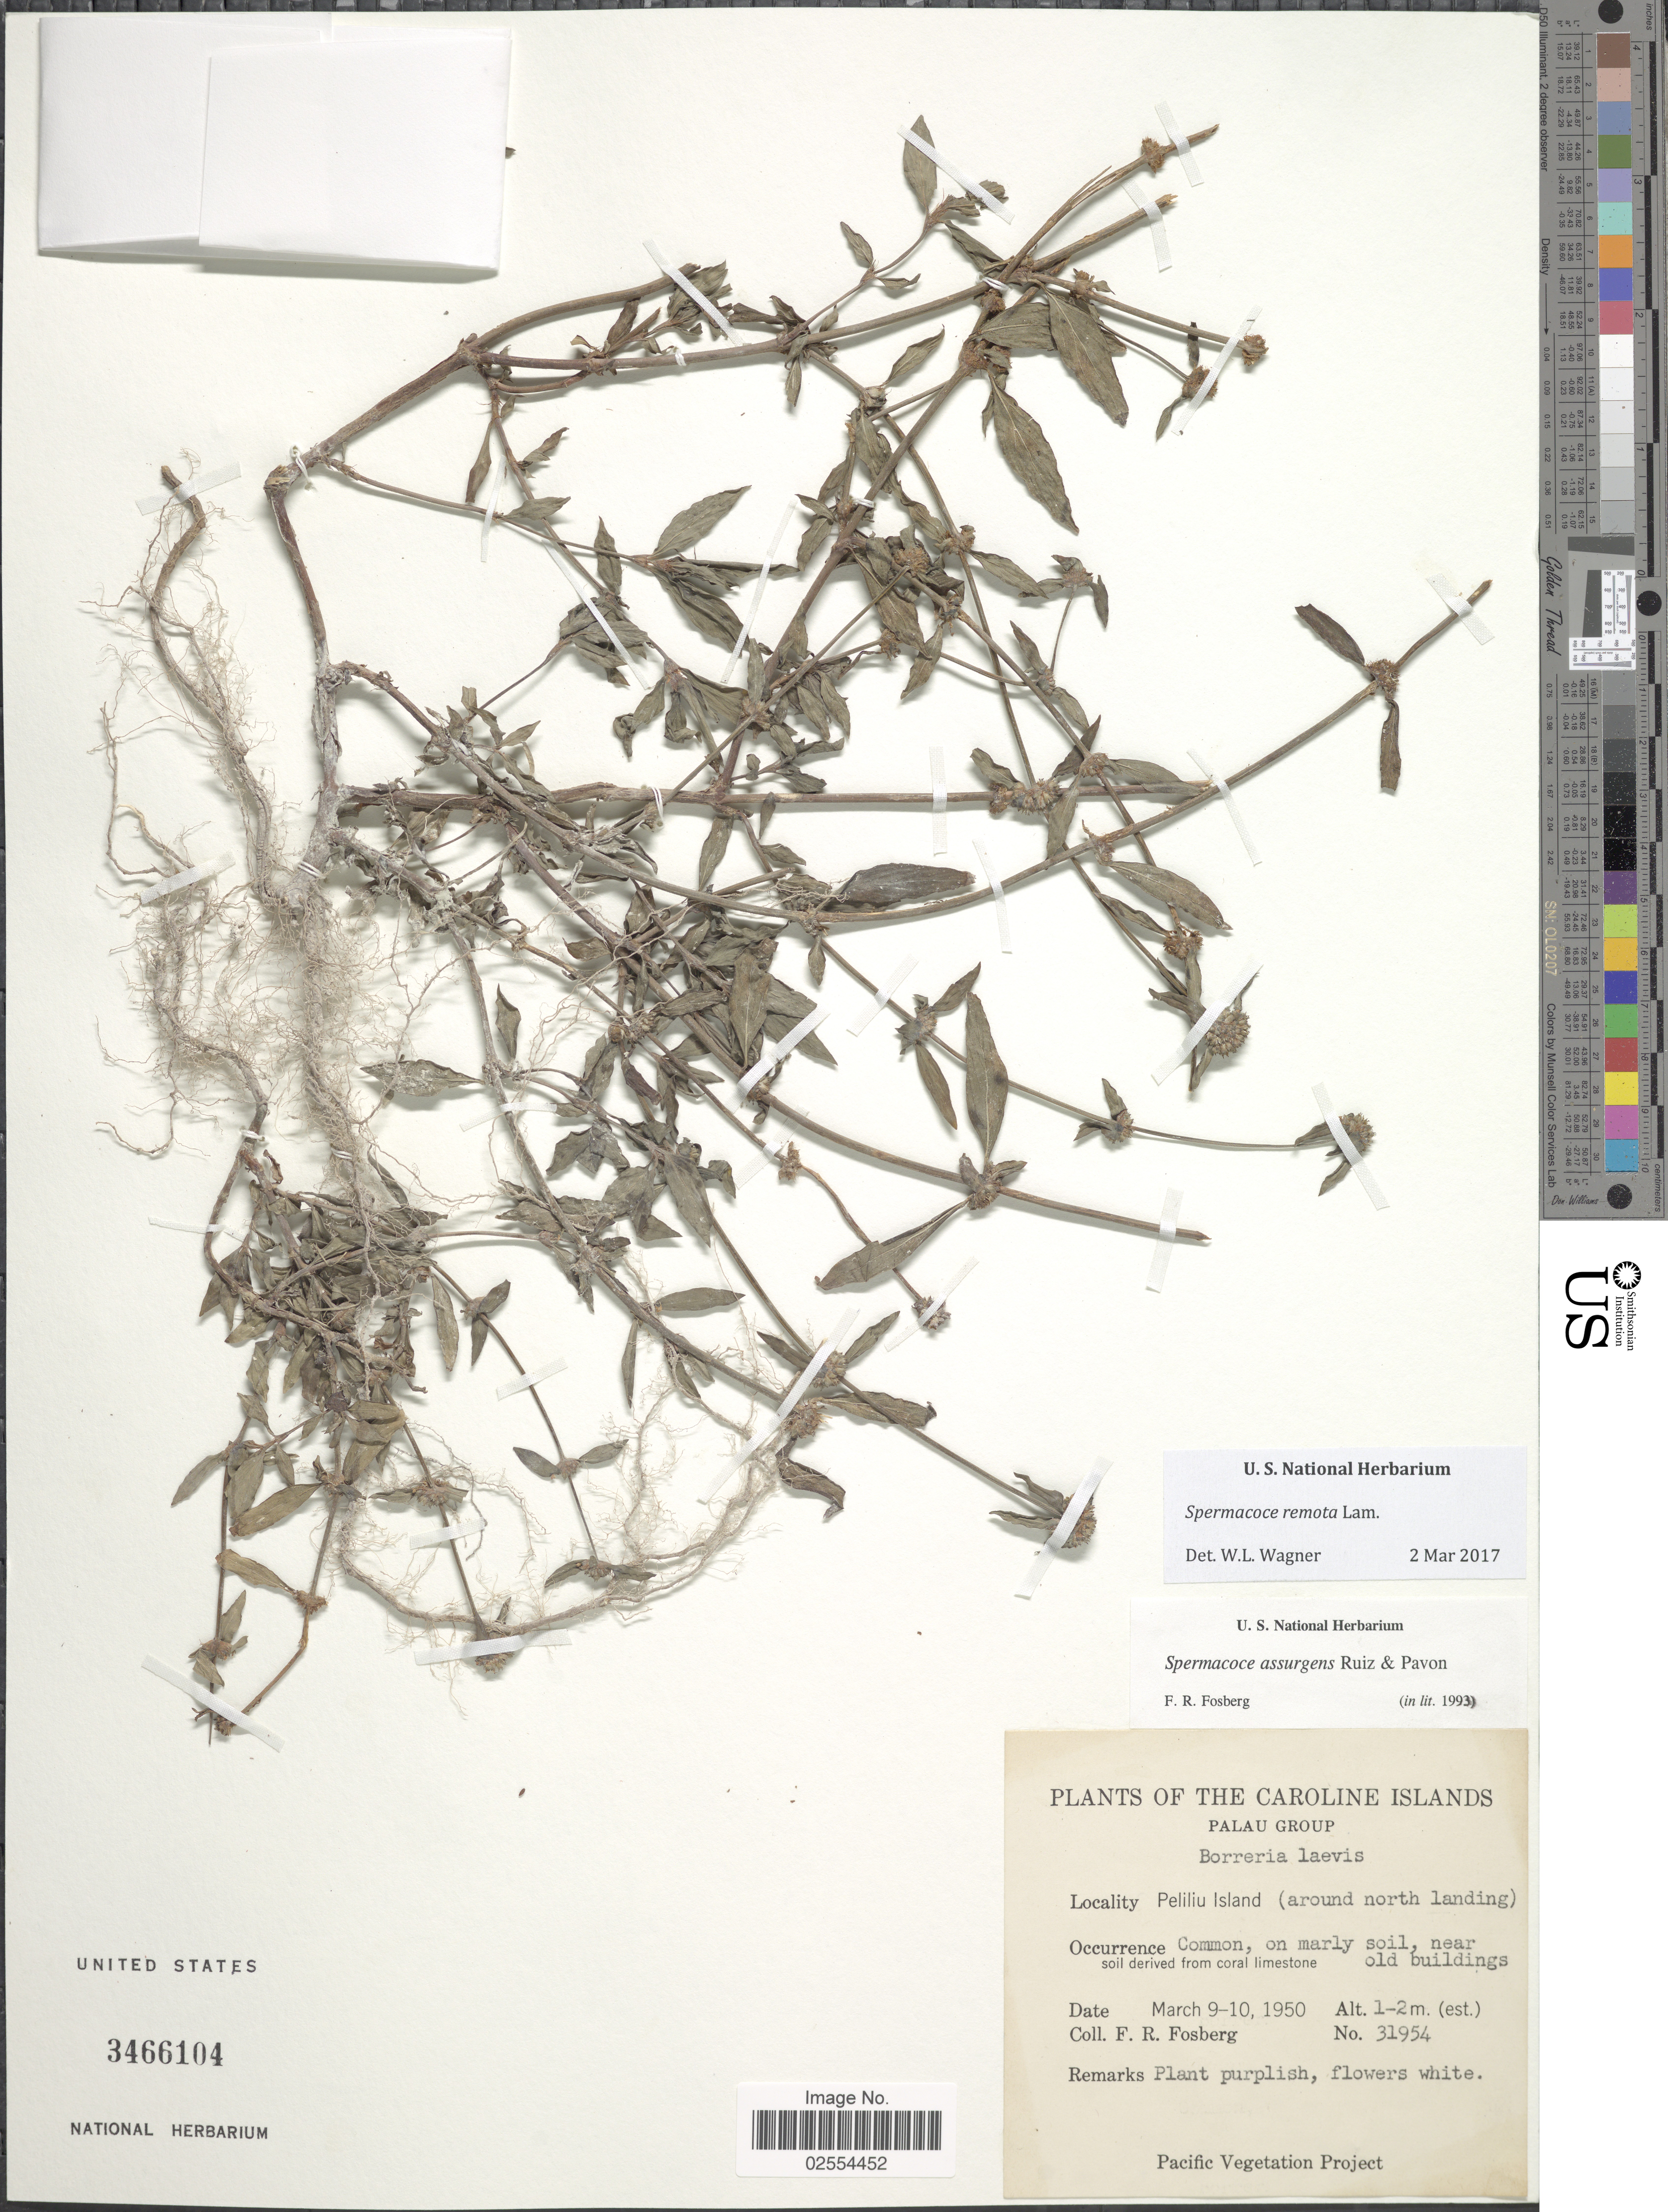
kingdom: Plantae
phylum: Tracheophyta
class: Magnoliopsida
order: Gentianales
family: Rubiaceae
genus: Spermacoce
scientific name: Spermacoce remota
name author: Lam.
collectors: F. R. Fosberg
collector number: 31954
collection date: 1950-03-09/1950-03-10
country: Palau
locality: Caroline Islands, Palau Group, Peliliu Island (around north landing), near old buildings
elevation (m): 1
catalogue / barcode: US 3466104